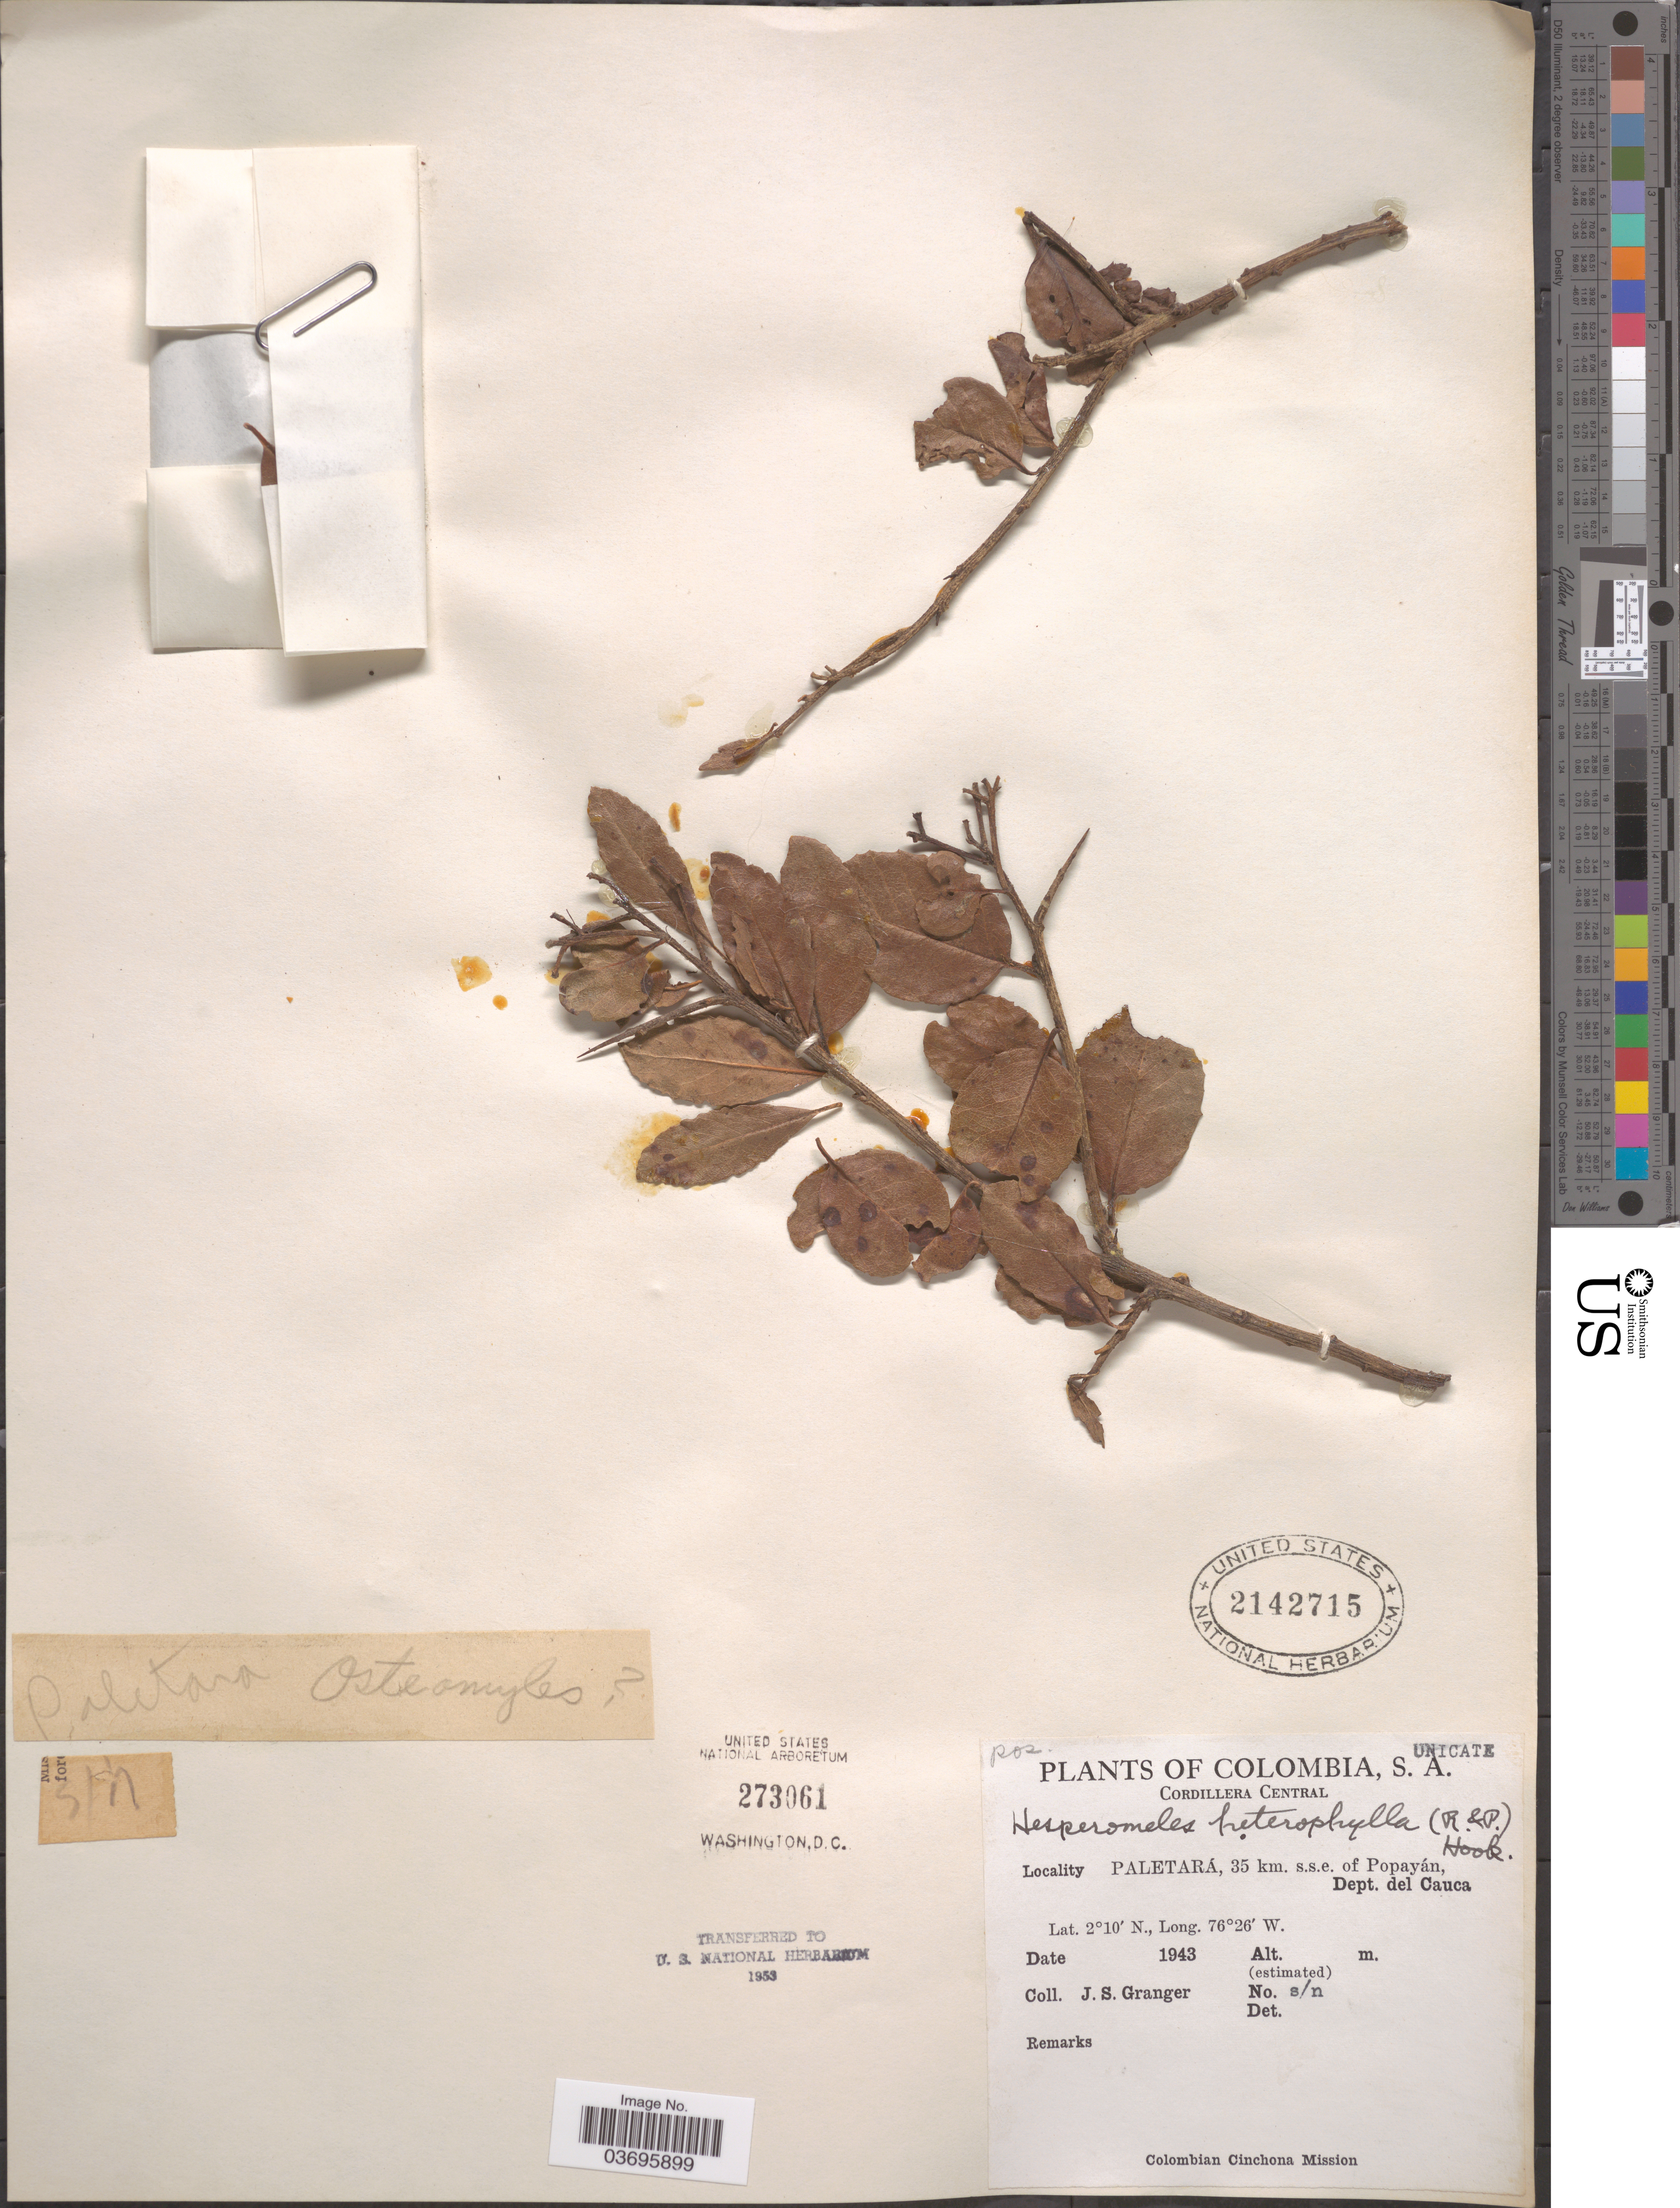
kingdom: Plantae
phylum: Tracheophyta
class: Magnoliopsida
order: Rosales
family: Rosaceae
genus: Hesperomeles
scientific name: Hesperomeles heterophylla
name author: (Ruiz & Pav.) Hook.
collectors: J. Granger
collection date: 1943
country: Colombia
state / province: Cauca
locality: Cordillera Central. Paletará, 35 km. s.s.e. of Popayán, Dept. del Cauca.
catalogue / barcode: US 2142715